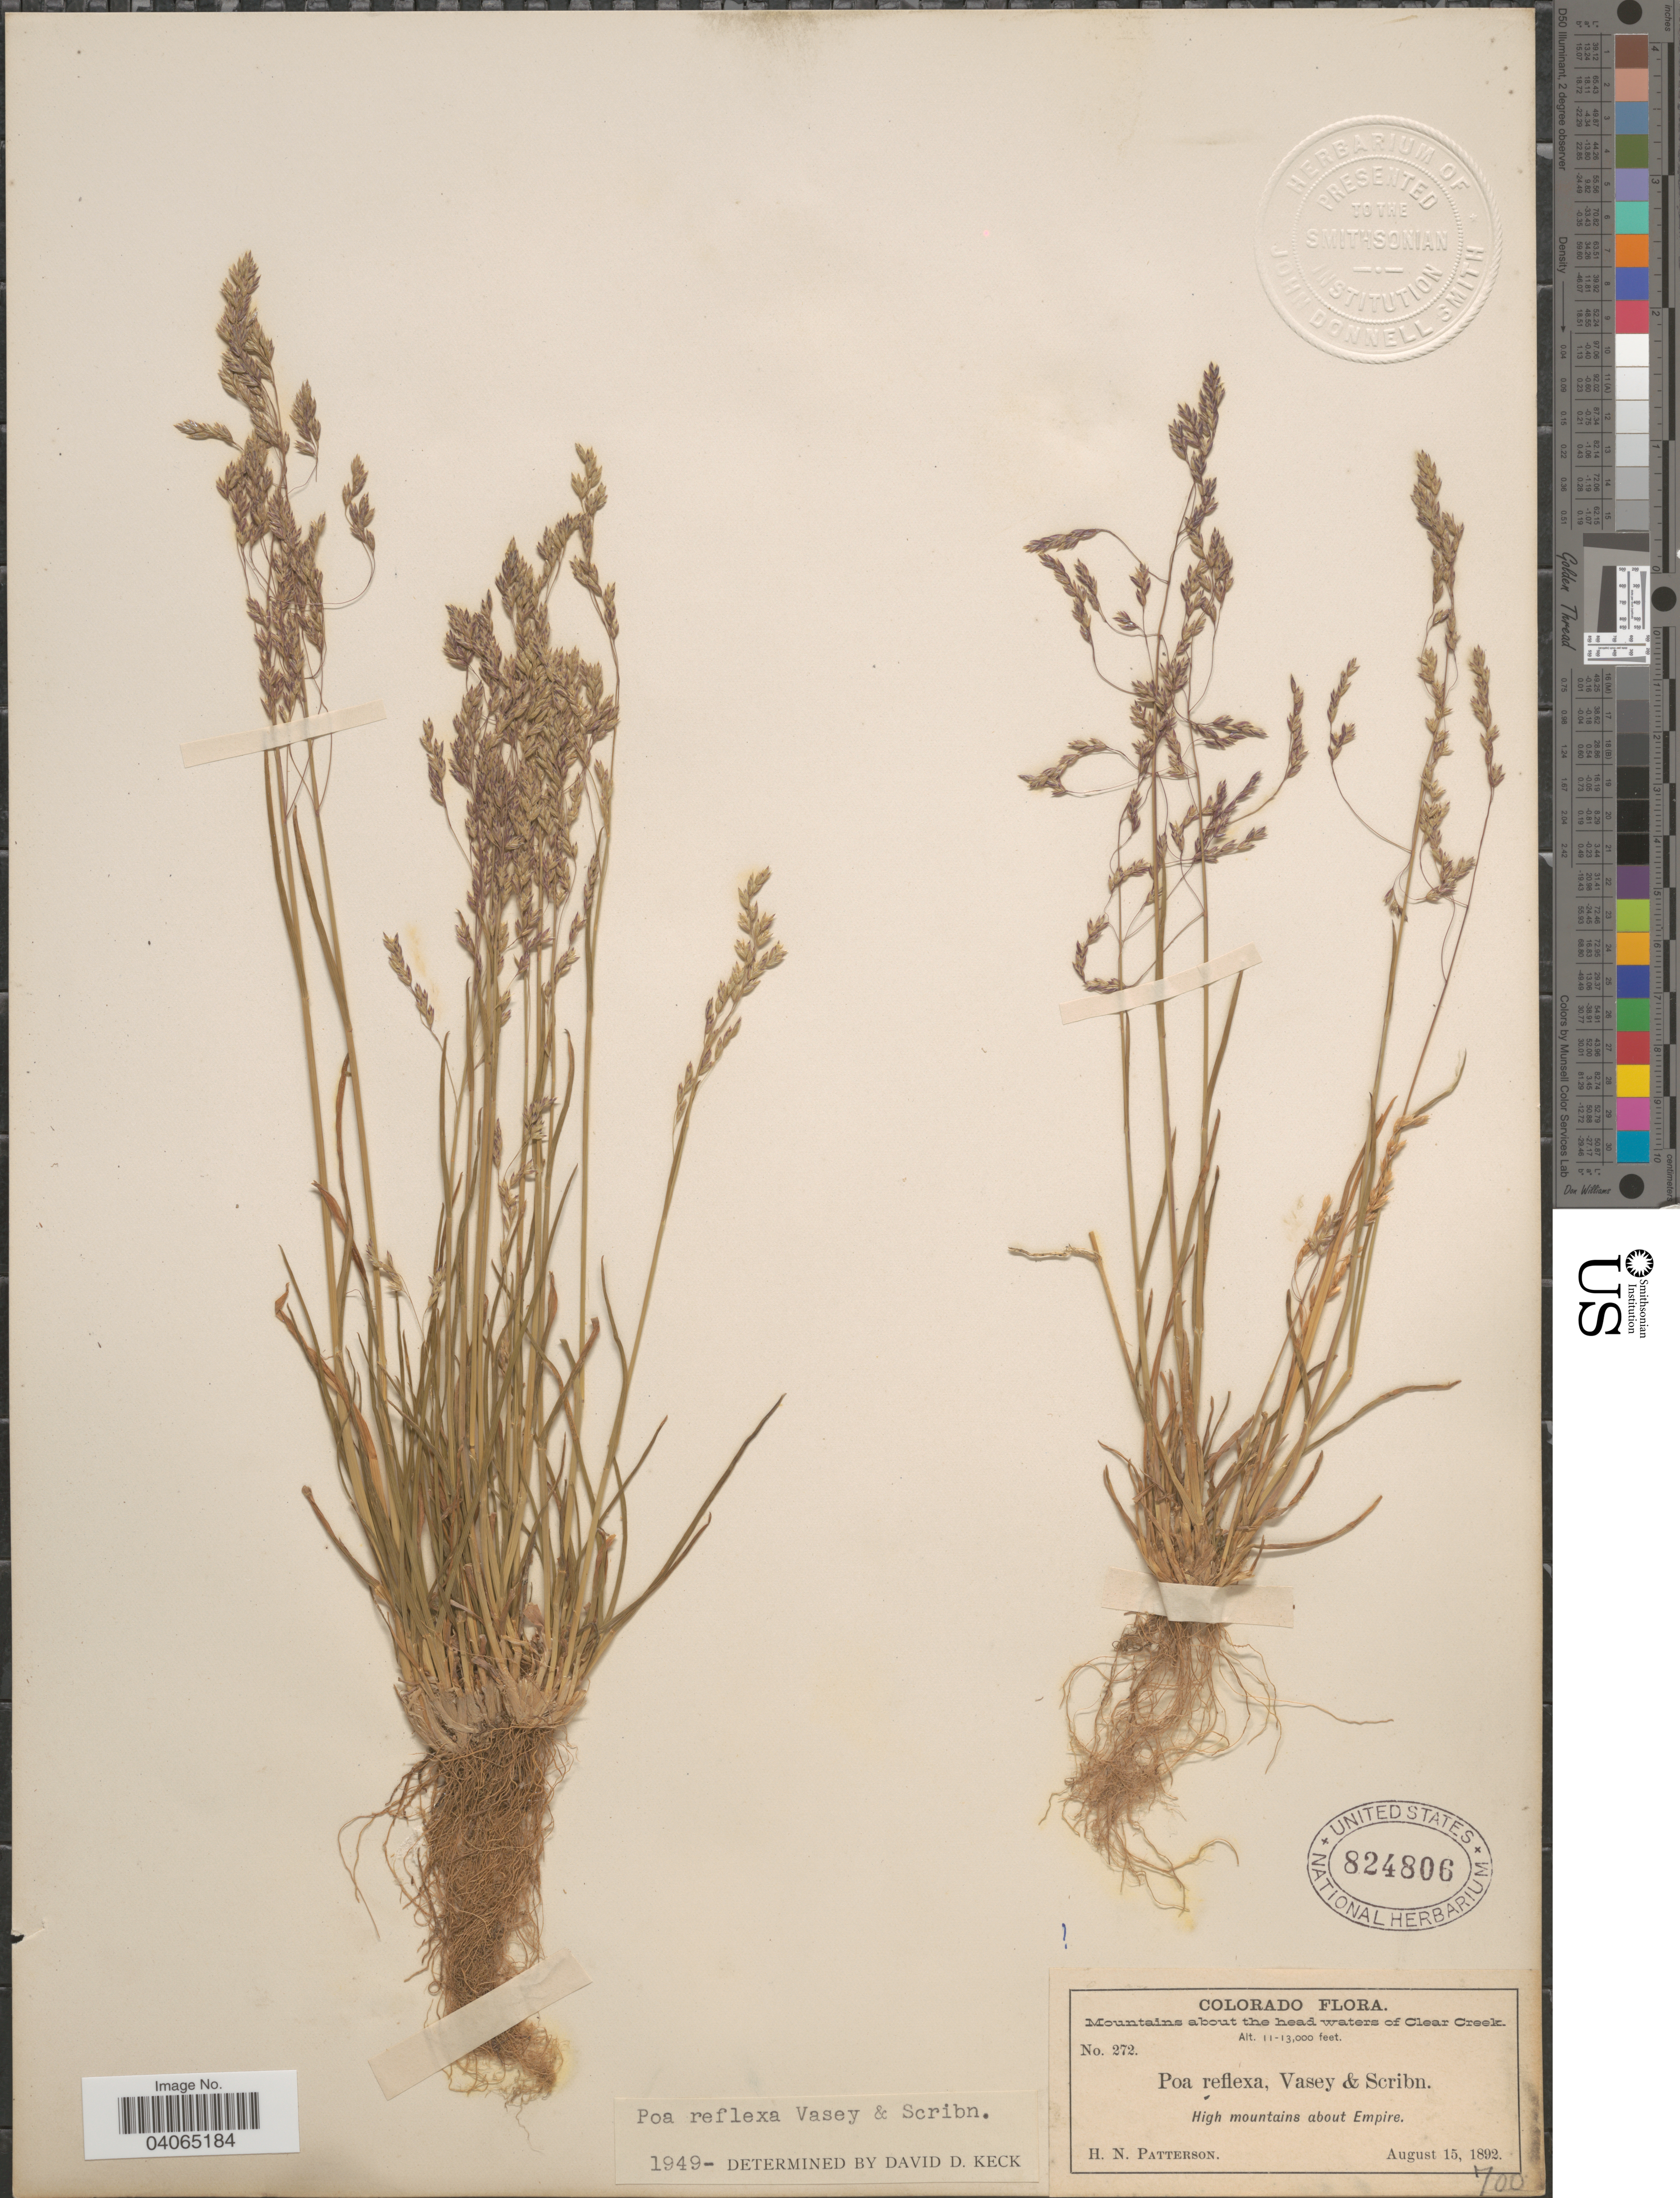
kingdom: Plantae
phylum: Tracheophyta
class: Liliopsida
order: Poales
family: Poaceae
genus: Poa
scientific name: Poa reflexa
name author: Vasey & Scribn.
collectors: H. N. Patterson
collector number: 272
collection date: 1892-08-15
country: United States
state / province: Colorado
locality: Mountains about the head waters of Clear Creek. High mountains about Empire.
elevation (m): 3353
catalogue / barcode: US 824806